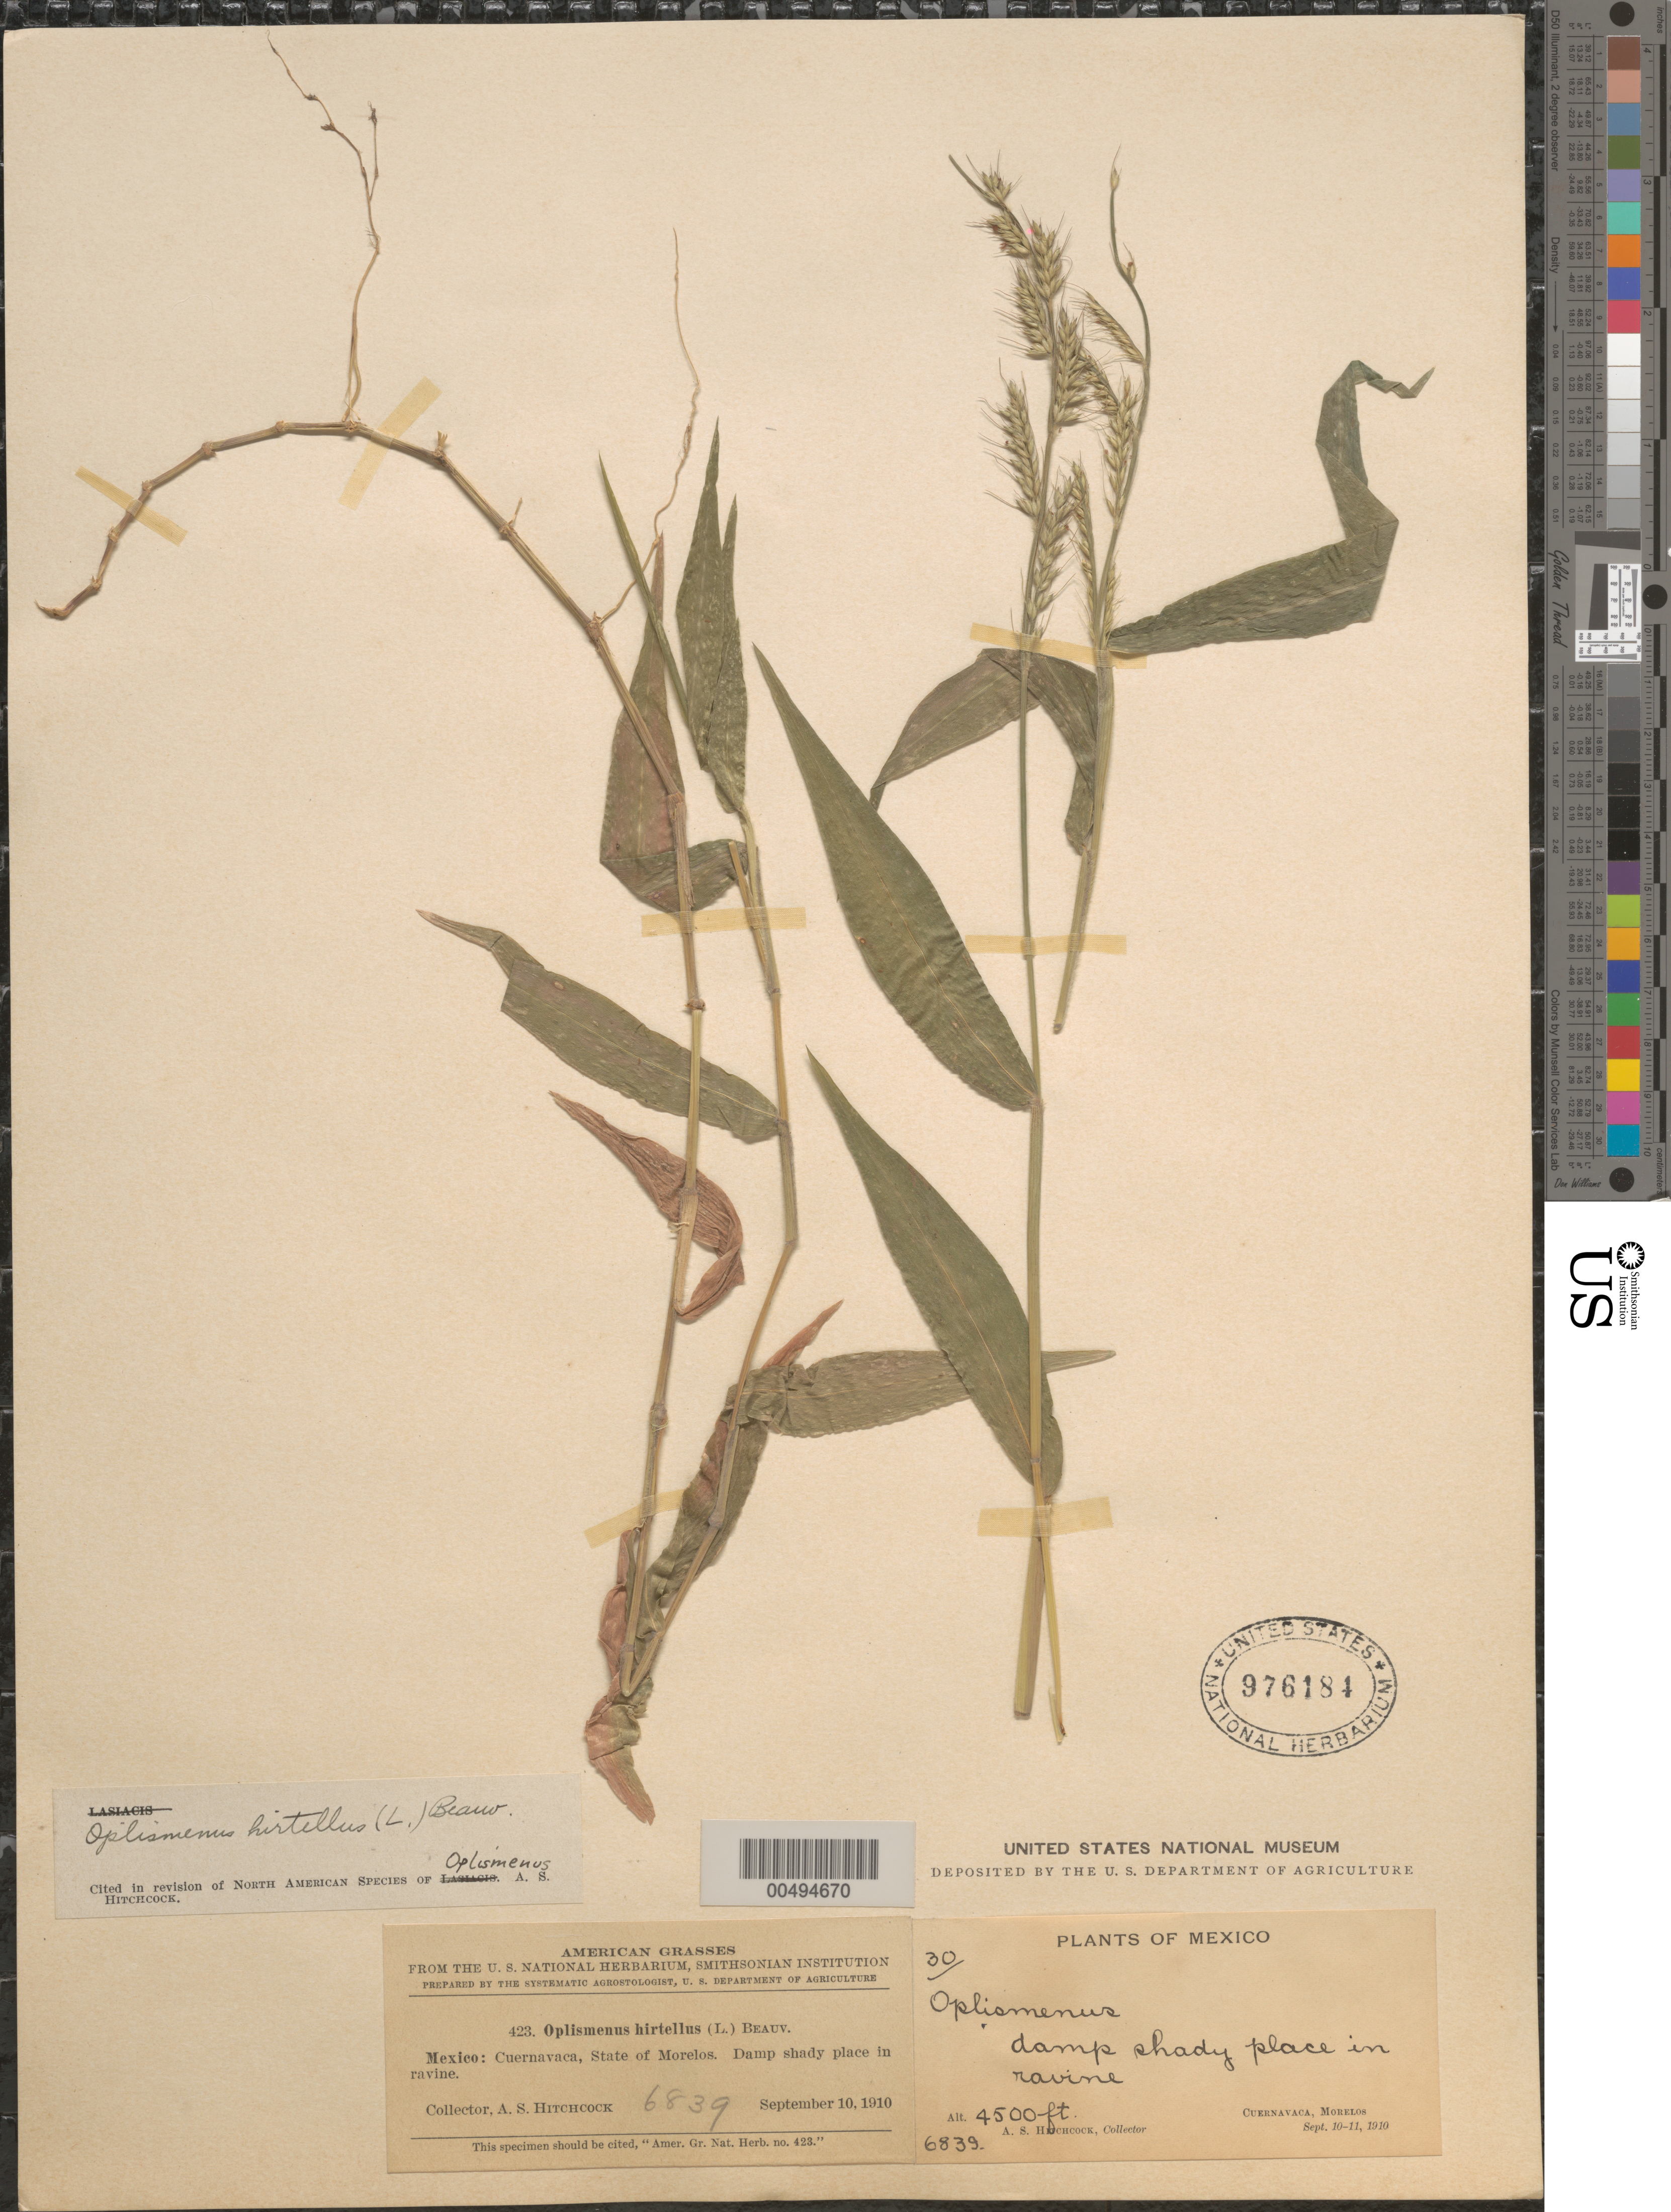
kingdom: Plantae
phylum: Tracheophyta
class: Liliopsida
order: Poales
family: Poaceae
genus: Oplismenus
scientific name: Oplismenus hirtellus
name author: (L.) P. Beauv.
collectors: A. S. Hitchcock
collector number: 6839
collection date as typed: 10 Sep 1910 to 11 Sep 1910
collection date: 1910-09-11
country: Mexico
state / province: Morelos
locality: Cuernavaca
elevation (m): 1372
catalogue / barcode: US 976184